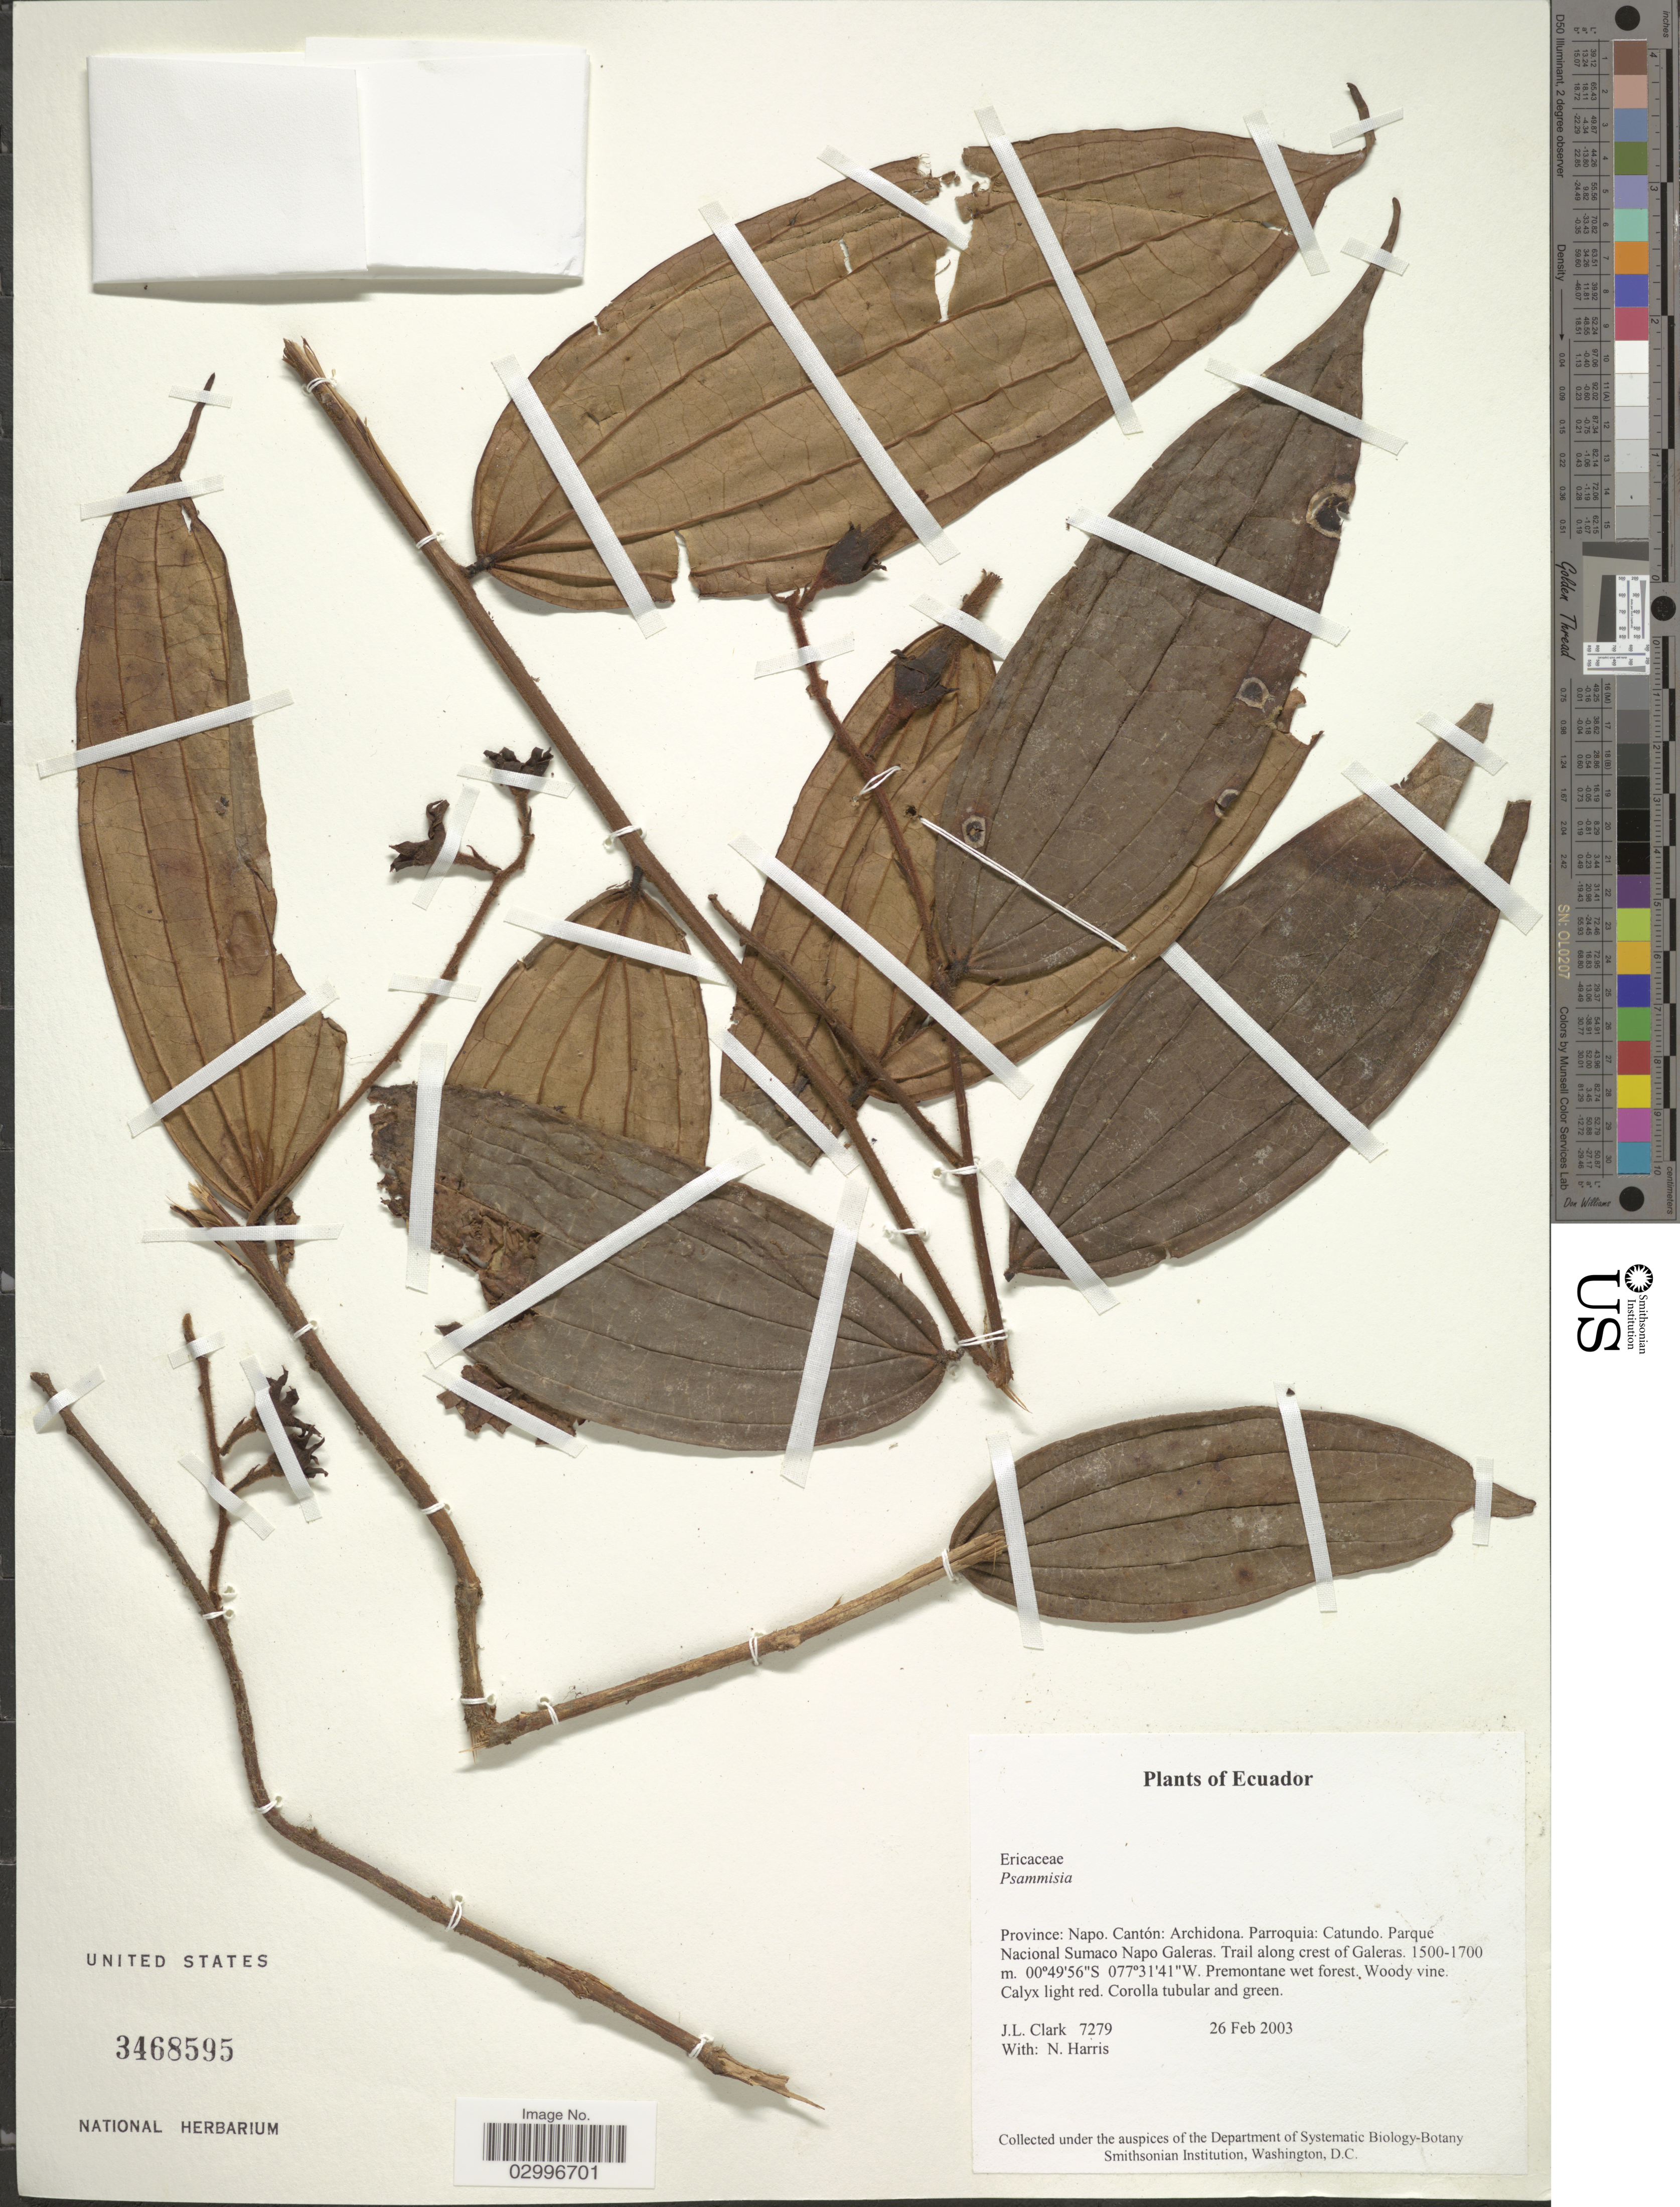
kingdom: Plantae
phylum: Tracheophyta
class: Magnoliopsida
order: Ericales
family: Ericaceae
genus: Psammisia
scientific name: Psammisia sp.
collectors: J. L. Clark & N. Harris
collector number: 7279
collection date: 2003-02-26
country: Ecuador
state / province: Napo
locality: Cantón: Archidona. parroquia: Catundo. Parque Nacional Sumaco Napo Galeras. Trail along crest of Galeras.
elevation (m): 1500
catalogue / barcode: US 3468595